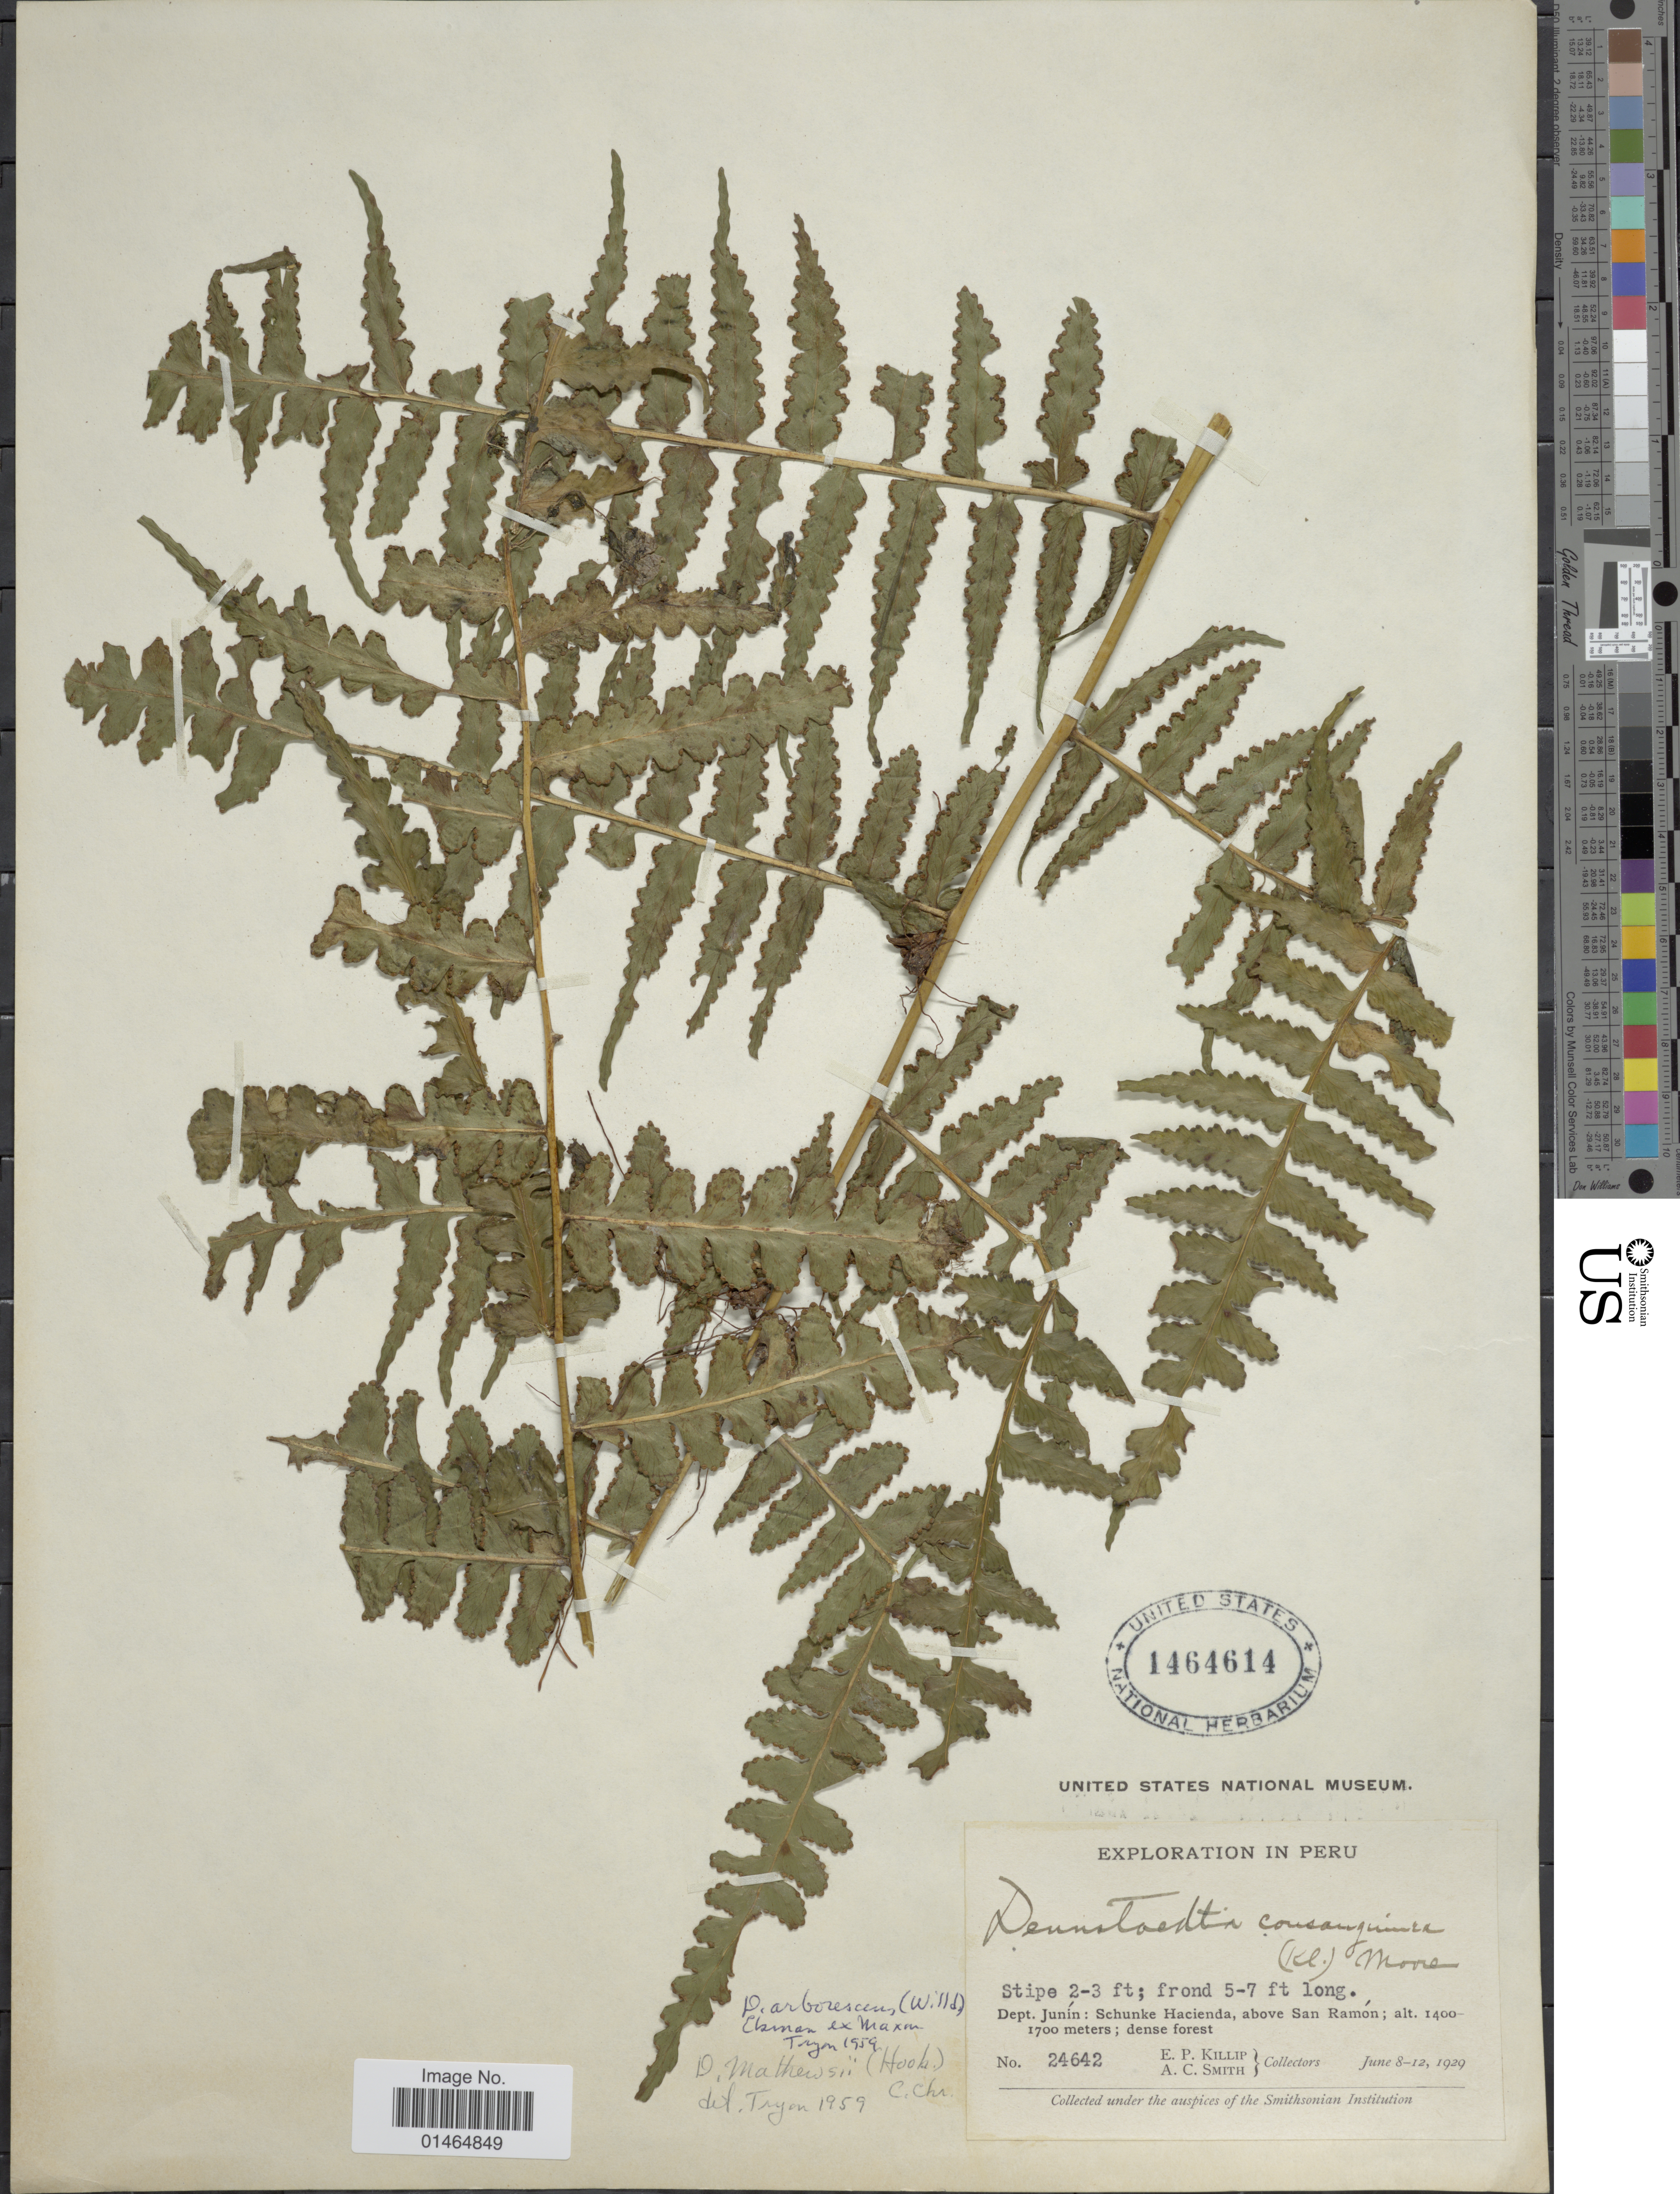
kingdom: Plantae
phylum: Tracheophyta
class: Polypodiopsida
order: Polypodiales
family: Dennstaedtiaceae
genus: Dennstaedtia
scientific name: Dennstaedtia matthewsii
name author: (Hook.) C. Chr.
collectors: E. P. Killip & A. C. Smith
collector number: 24642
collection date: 1929-06-08/1929-06-12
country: Peru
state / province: Junín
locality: Schunke Hacienda, above San Ramón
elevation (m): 1400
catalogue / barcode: US 1464614